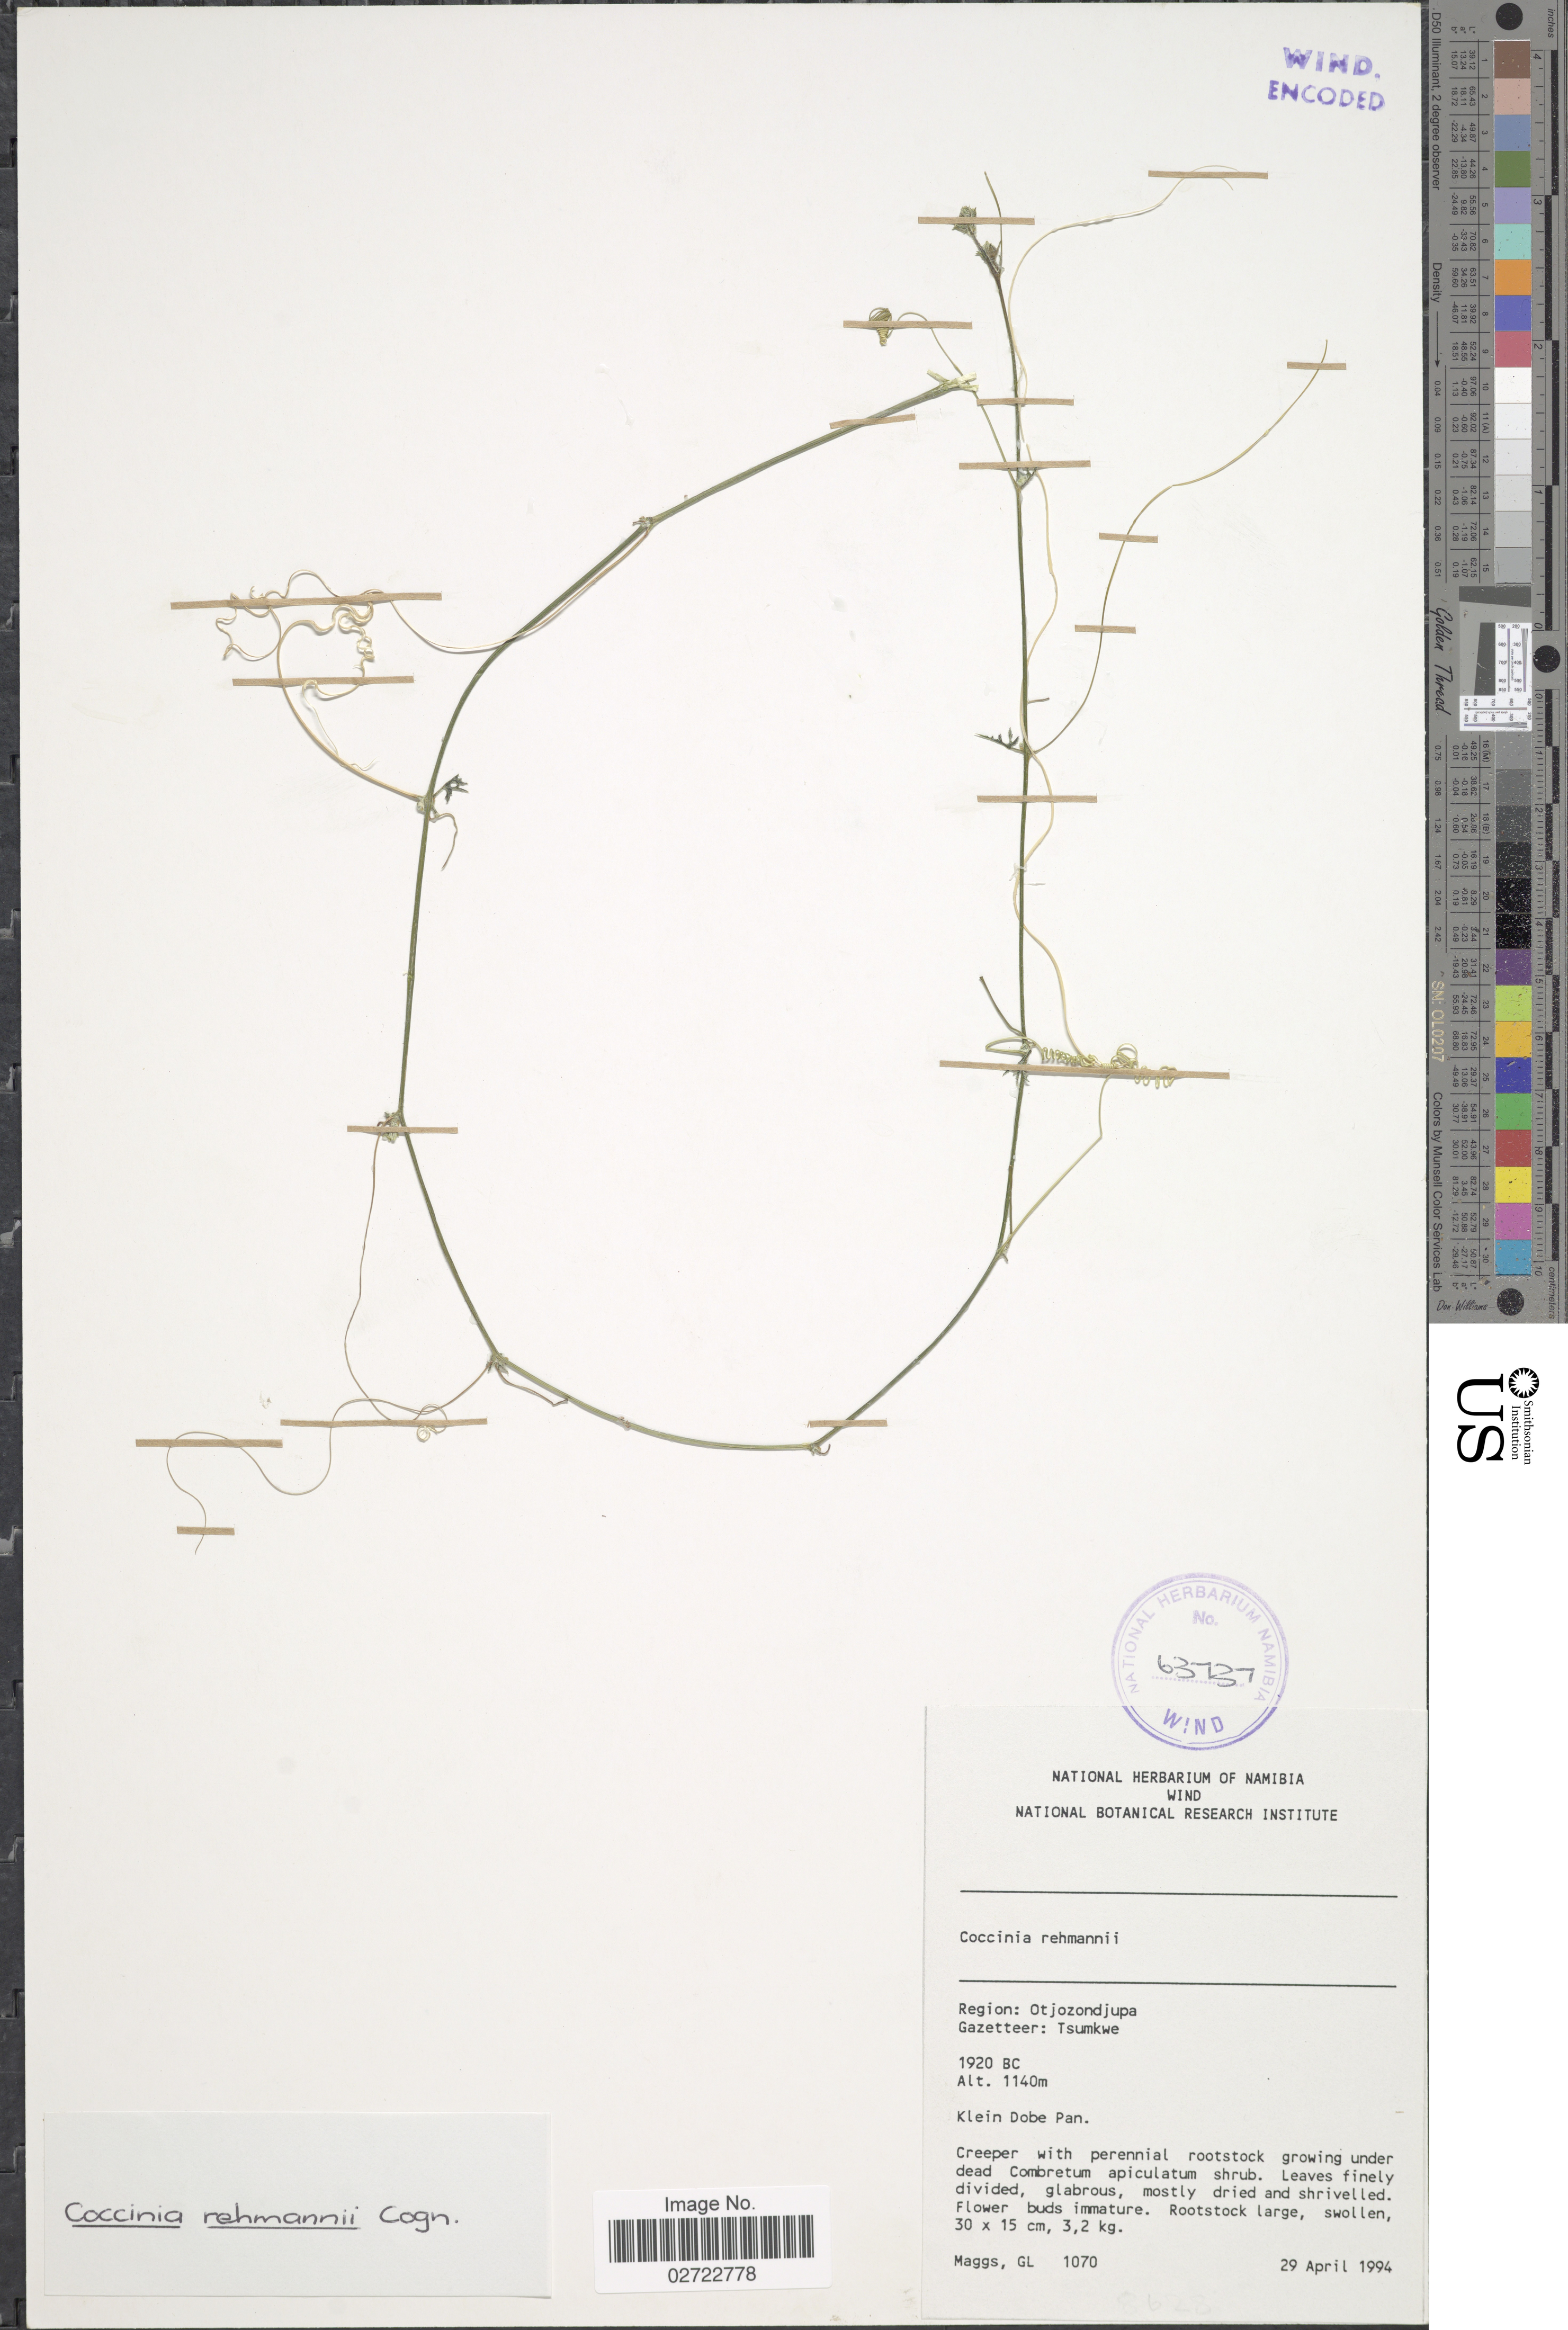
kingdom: Plantae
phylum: Tracheophyta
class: Magnoliopsida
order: Cucurbitales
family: Cucurbitaceae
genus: Coccinia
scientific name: Coccinia rehmannii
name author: Cogn.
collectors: G. Maggs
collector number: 1070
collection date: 1994-04-29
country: Namibia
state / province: Otjozondjupa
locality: Gazetteer: Tsumkwe. 1920 BC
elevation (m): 1140